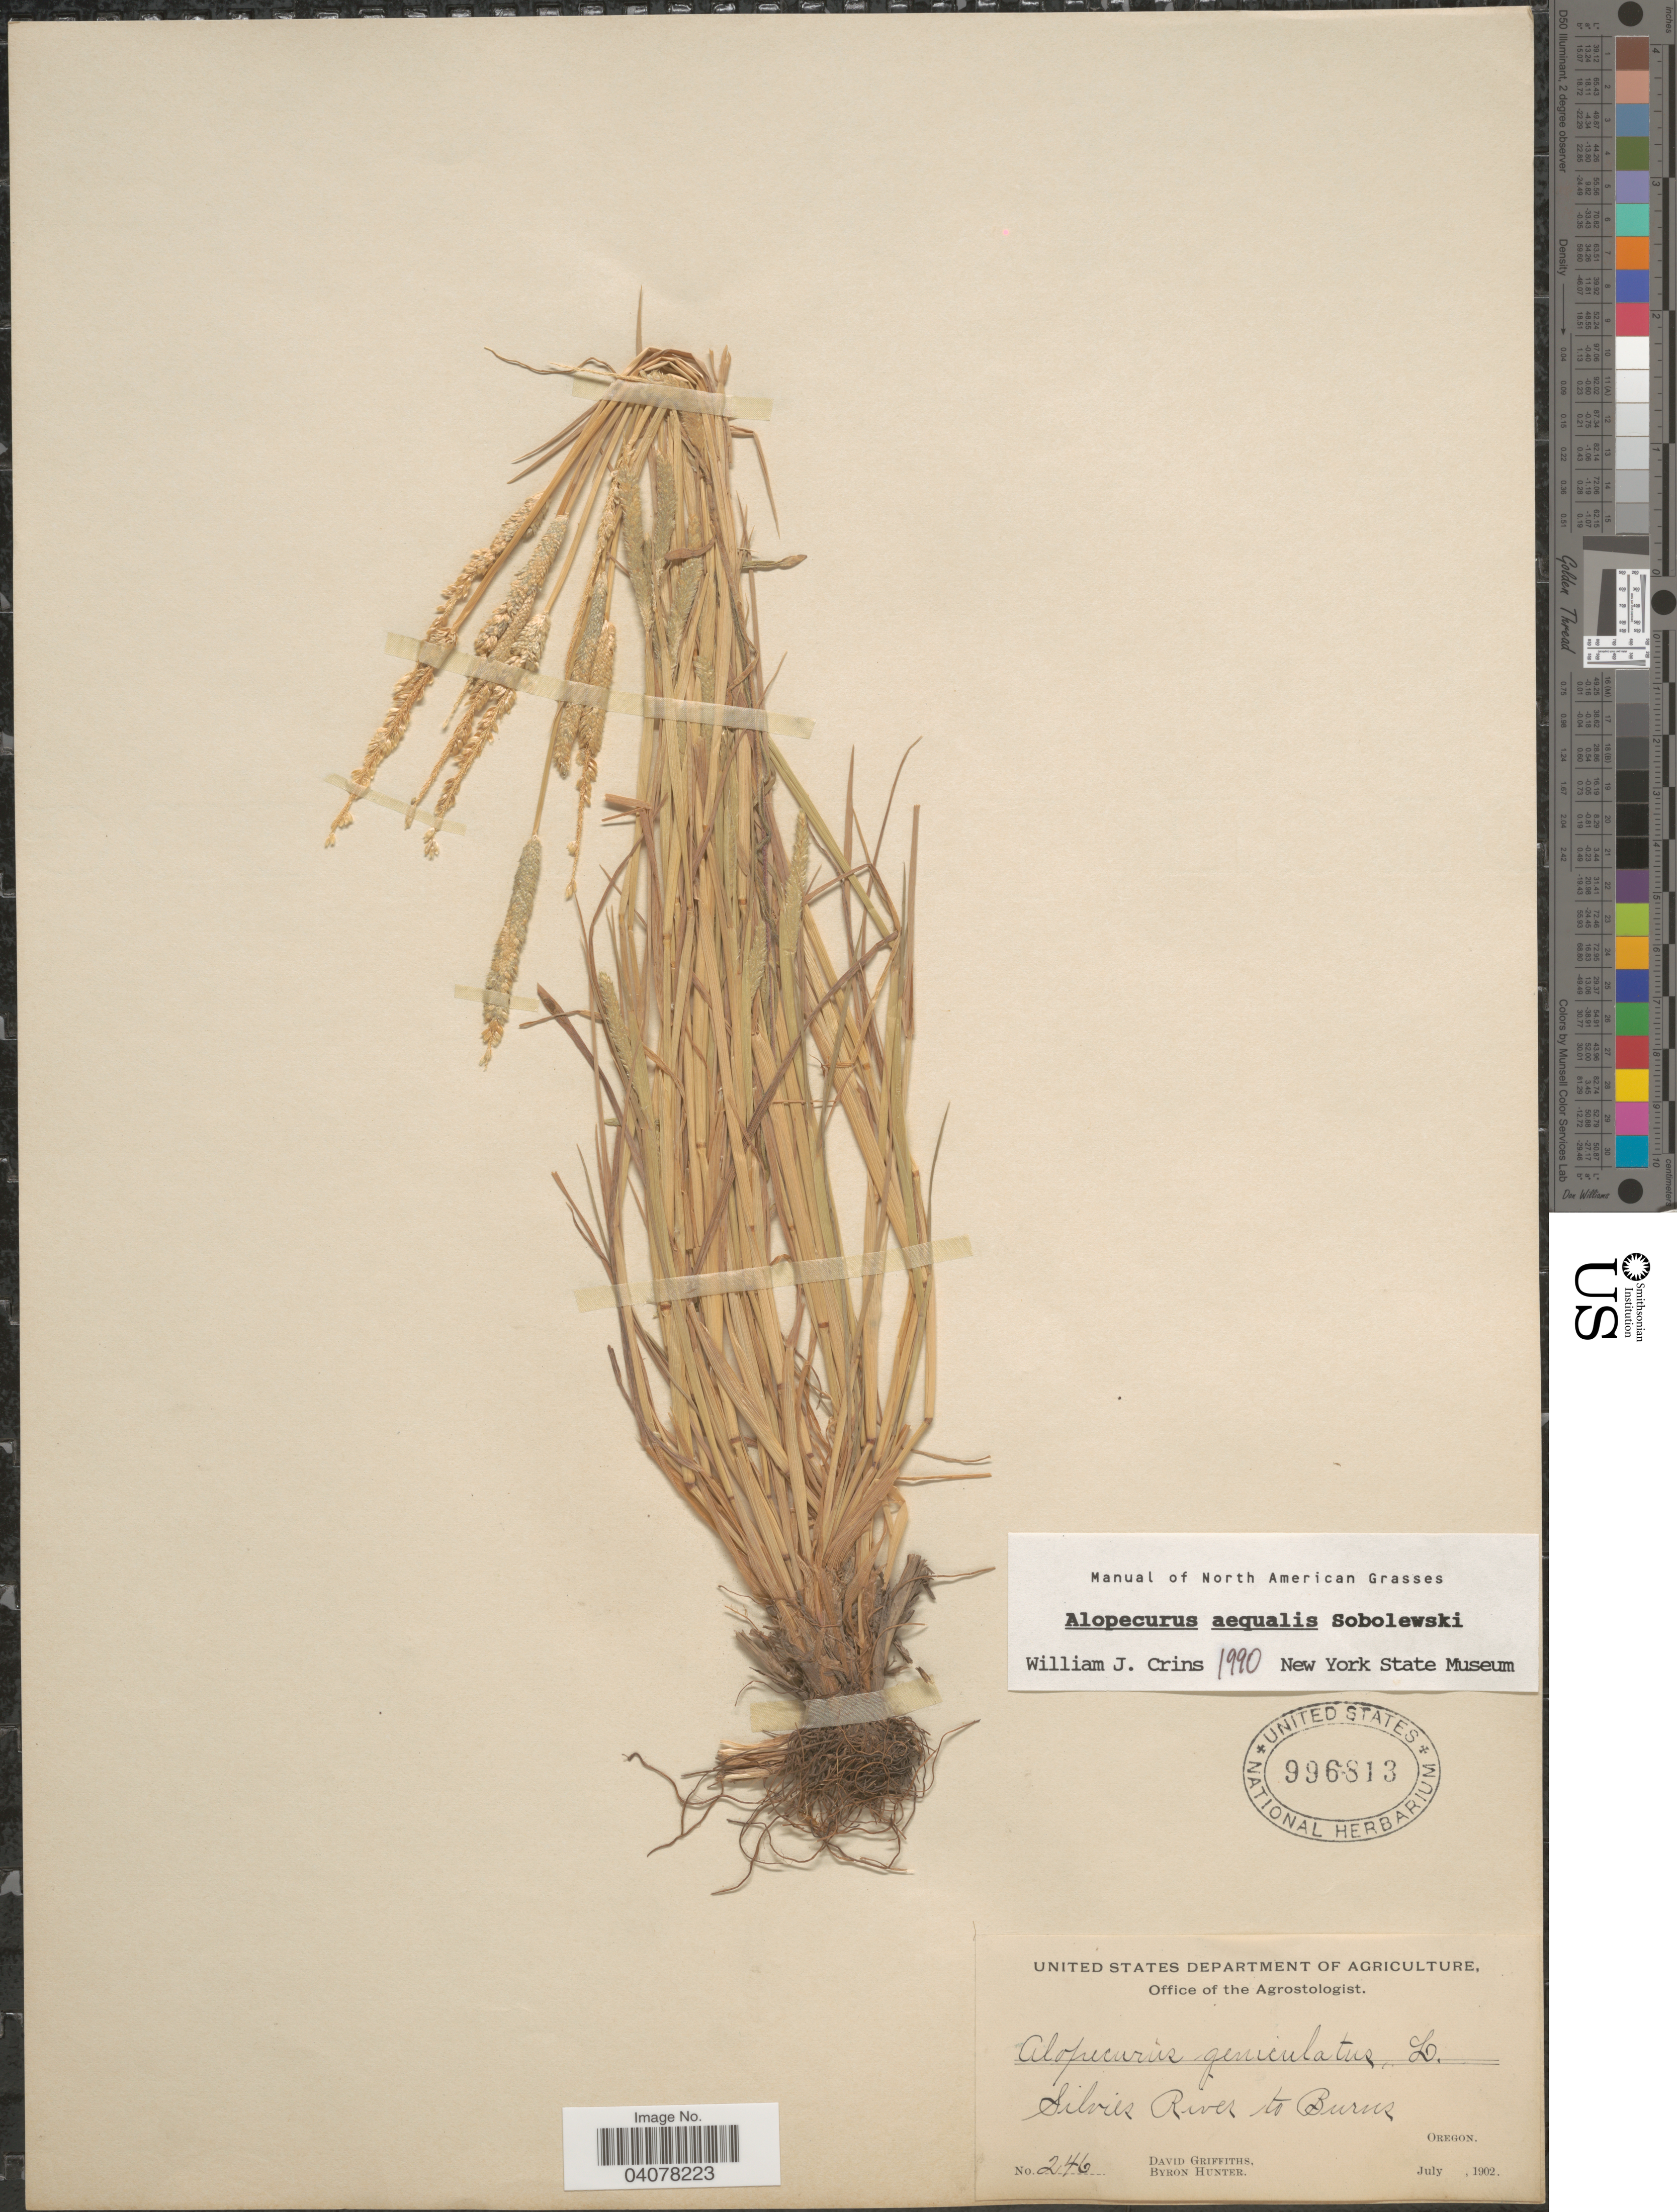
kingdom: Plantae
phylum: Tracheophyta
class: Liliopsida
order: Poales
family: Poaceae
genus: Alopecurus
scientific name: Alopecurus aequalis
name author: Sobol.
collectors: D. Griffiths & B. Hunter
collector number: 246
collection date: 1902-07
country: United States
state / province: Oregon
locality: Silvies River to Burns.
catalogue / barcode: US 996813